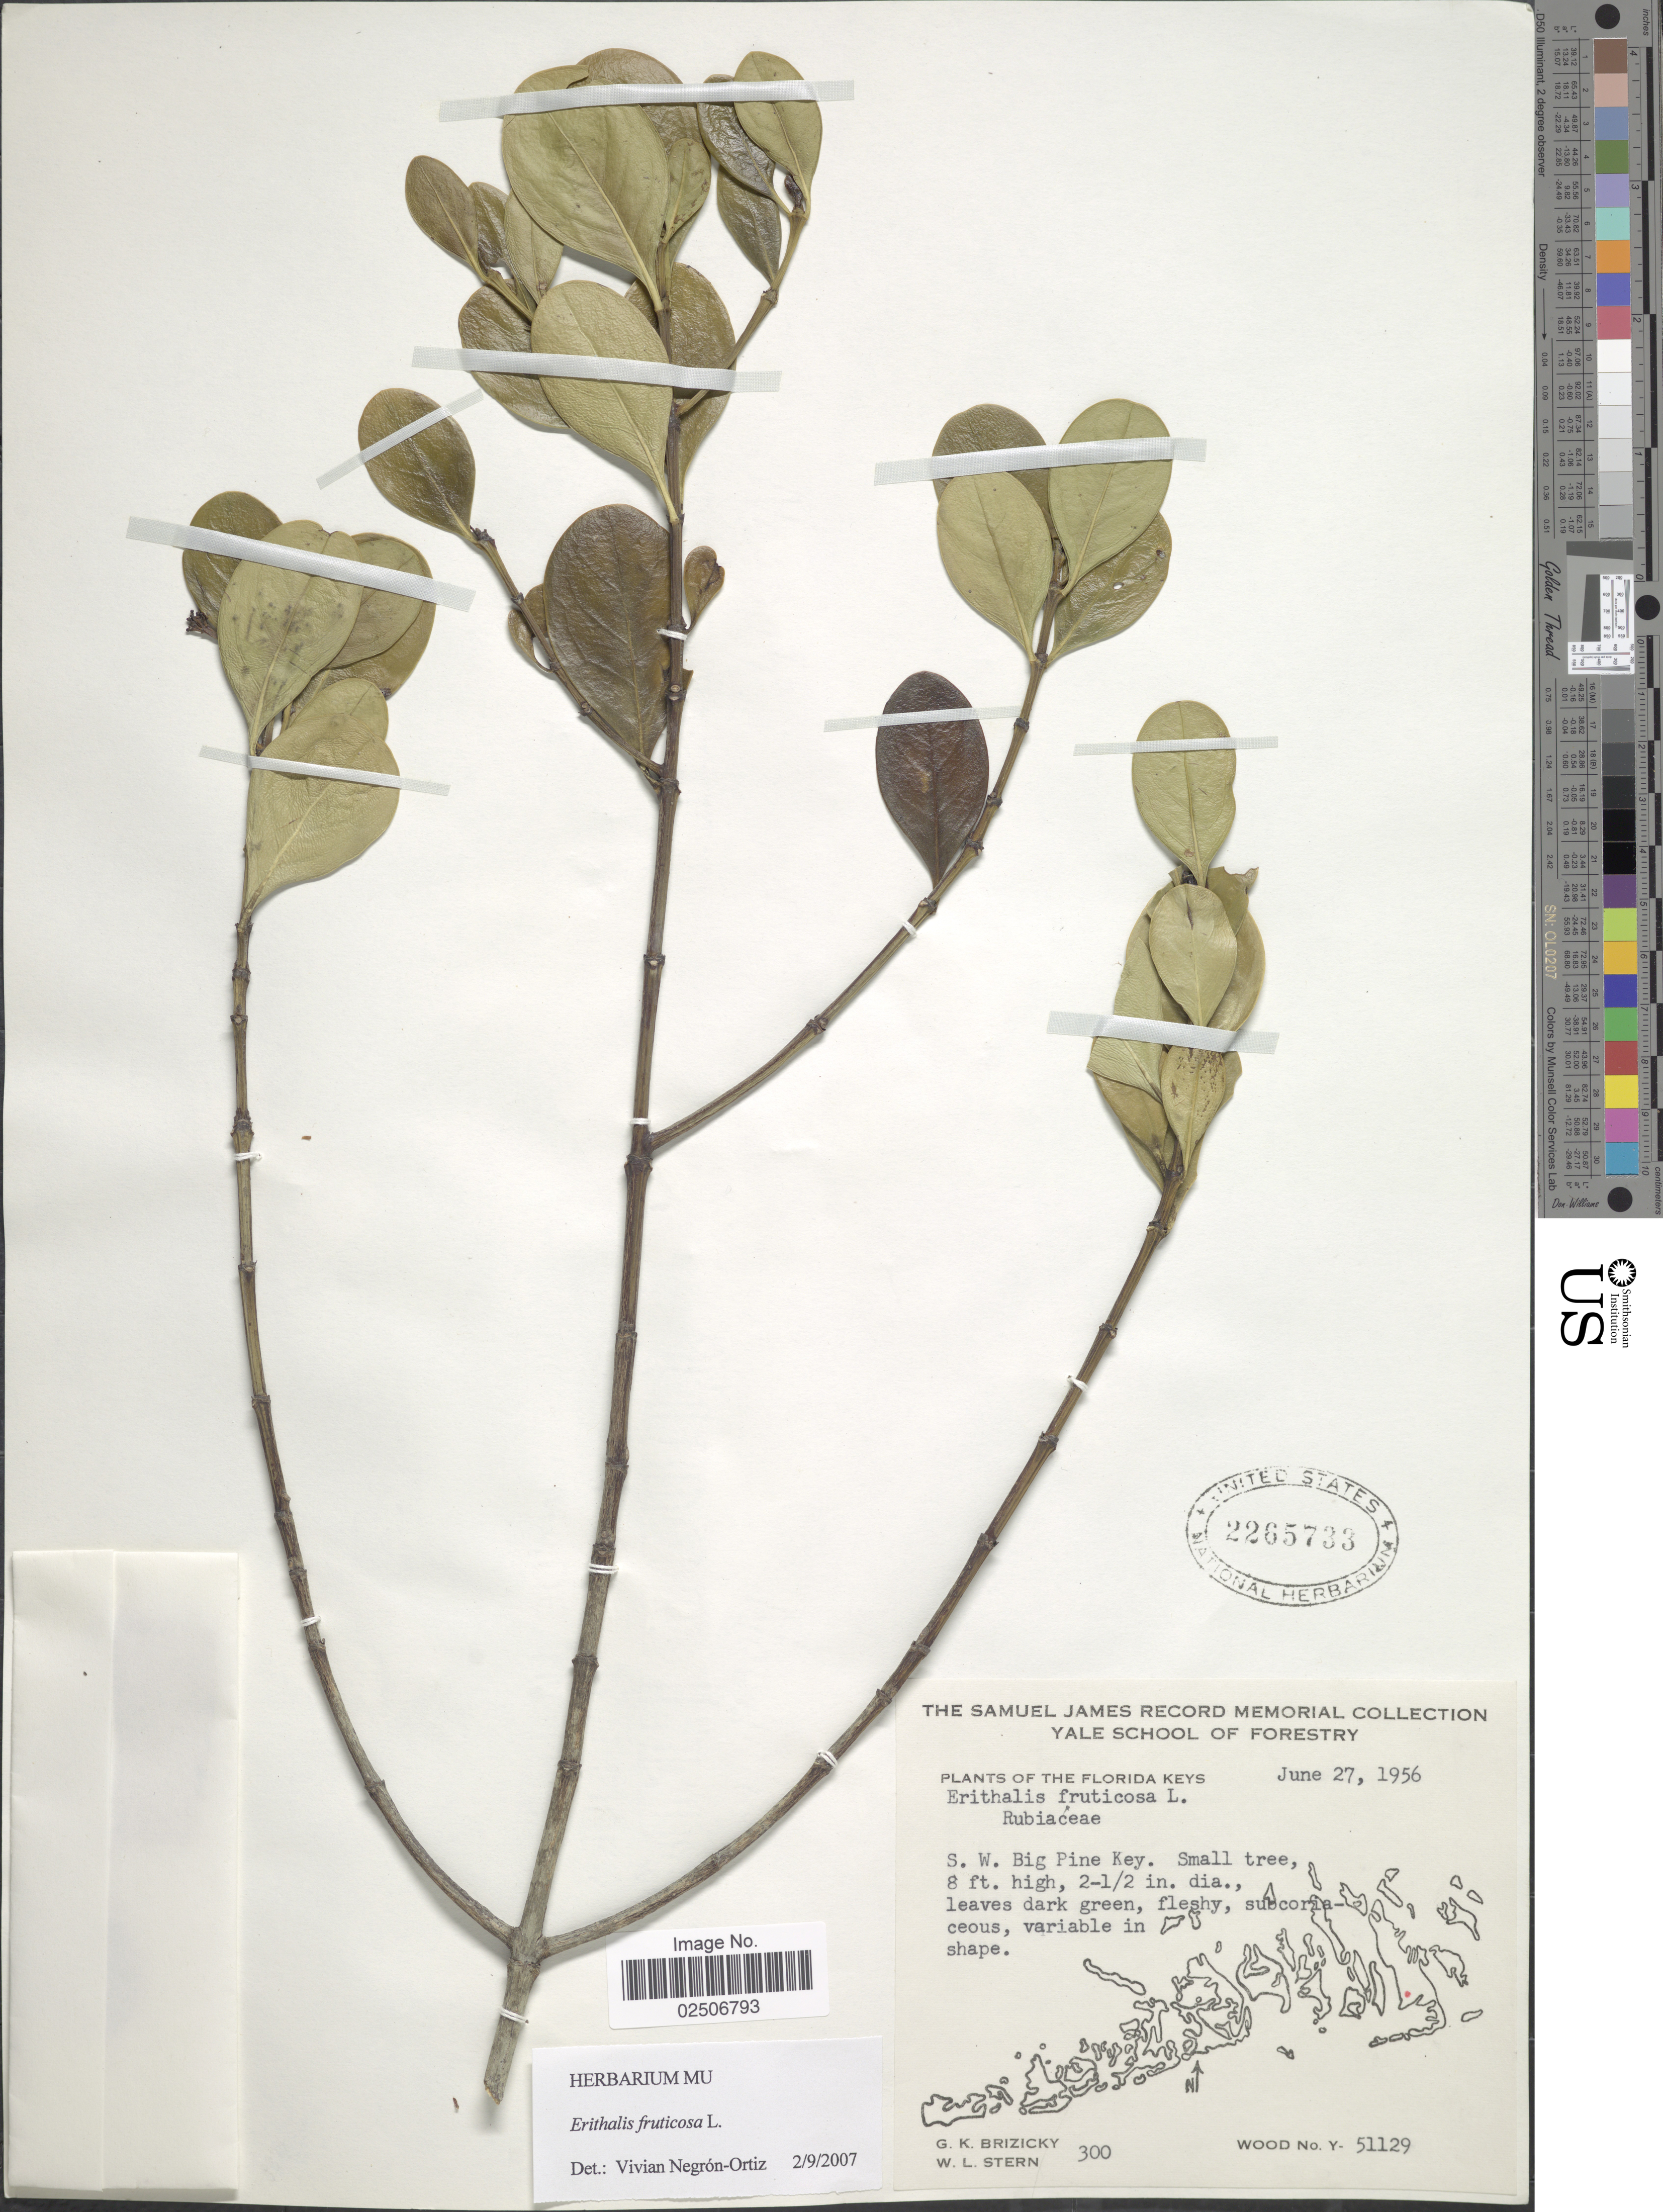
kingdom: Plantae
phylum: Tracheophyta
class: Magnoliopsida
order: Gentianales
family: Rubiaceae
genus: Erithalis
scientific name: Erithalis fruticosa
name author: L.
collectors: G. K. Brizicky & W. L. Stern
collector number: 300/Y-51129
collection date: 1956-06-27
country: United States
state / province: Florida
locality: Florida Keys, S.W. Big Pine Key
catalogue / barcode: US 2265733